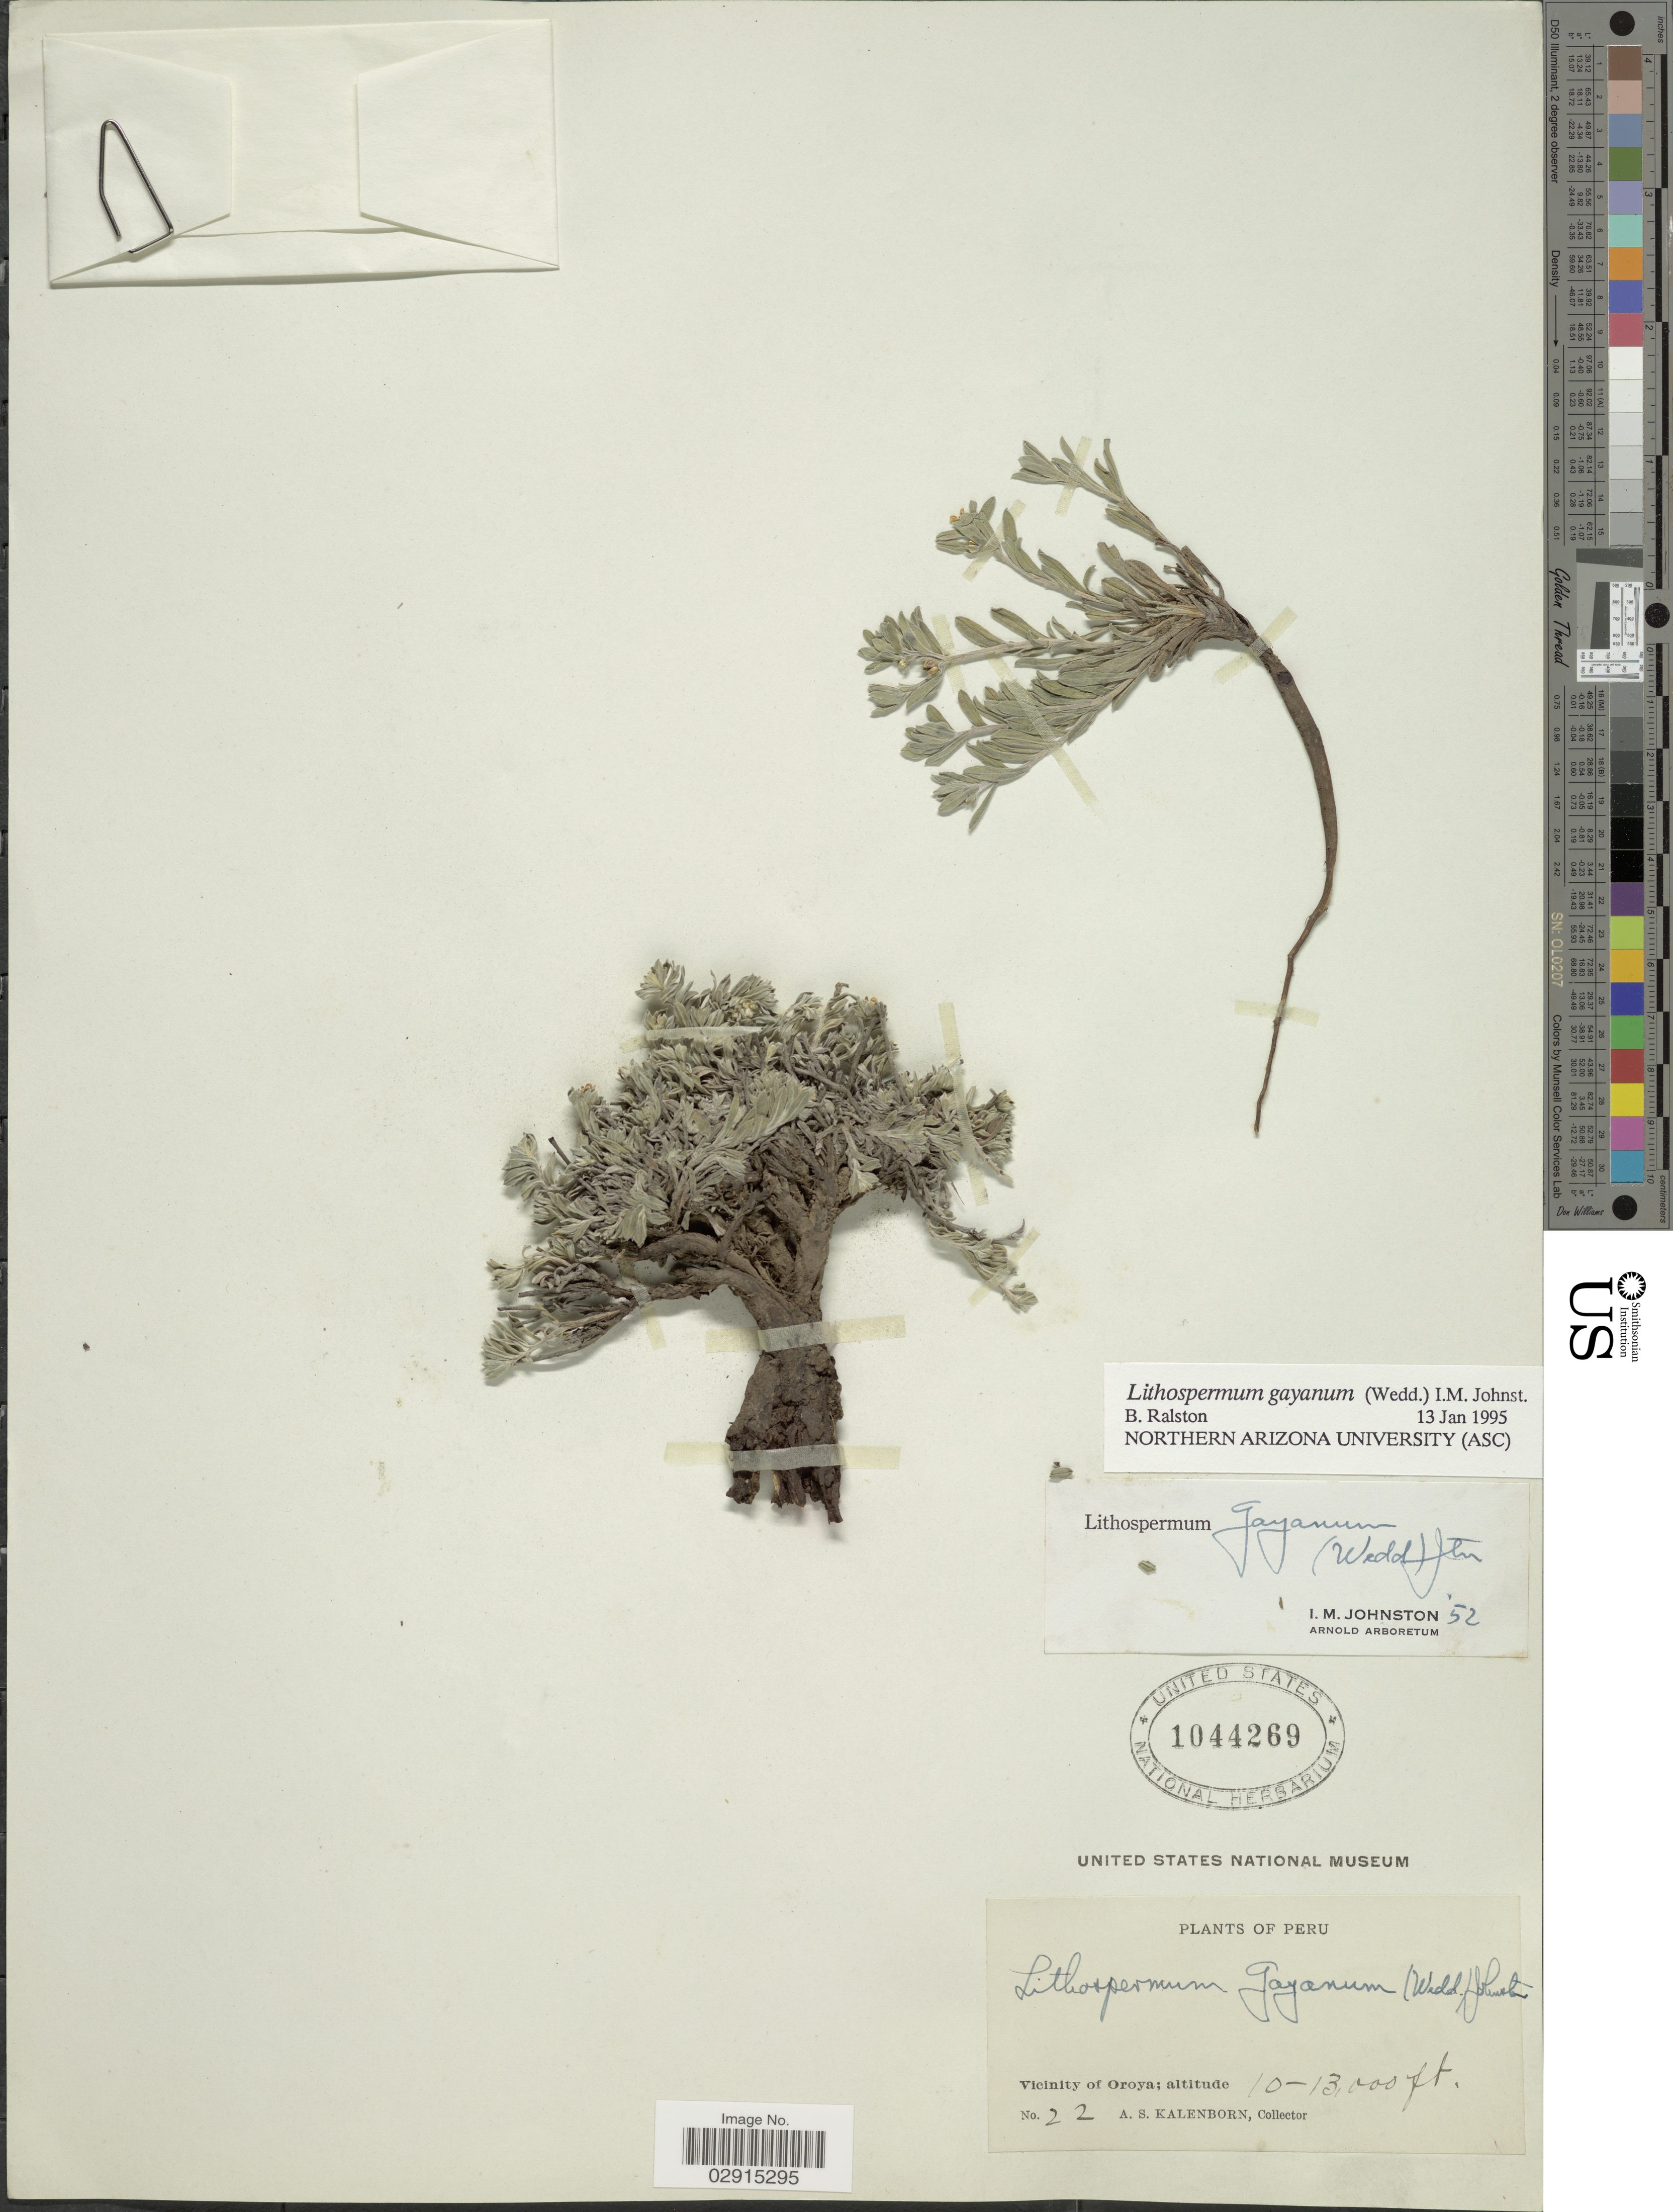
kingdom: Plantae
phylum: Tracheophyta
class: Magnoliopsida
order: Boraginales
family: Boraginaceae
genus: Lithospermum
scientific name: Lithospermum gayanum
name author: (Wedd.) I.M. Johnst.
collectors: A. Kalenborn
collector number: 22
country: Peru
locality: Vicinity of Oroya.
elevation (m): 3048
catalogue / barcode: US 1044269